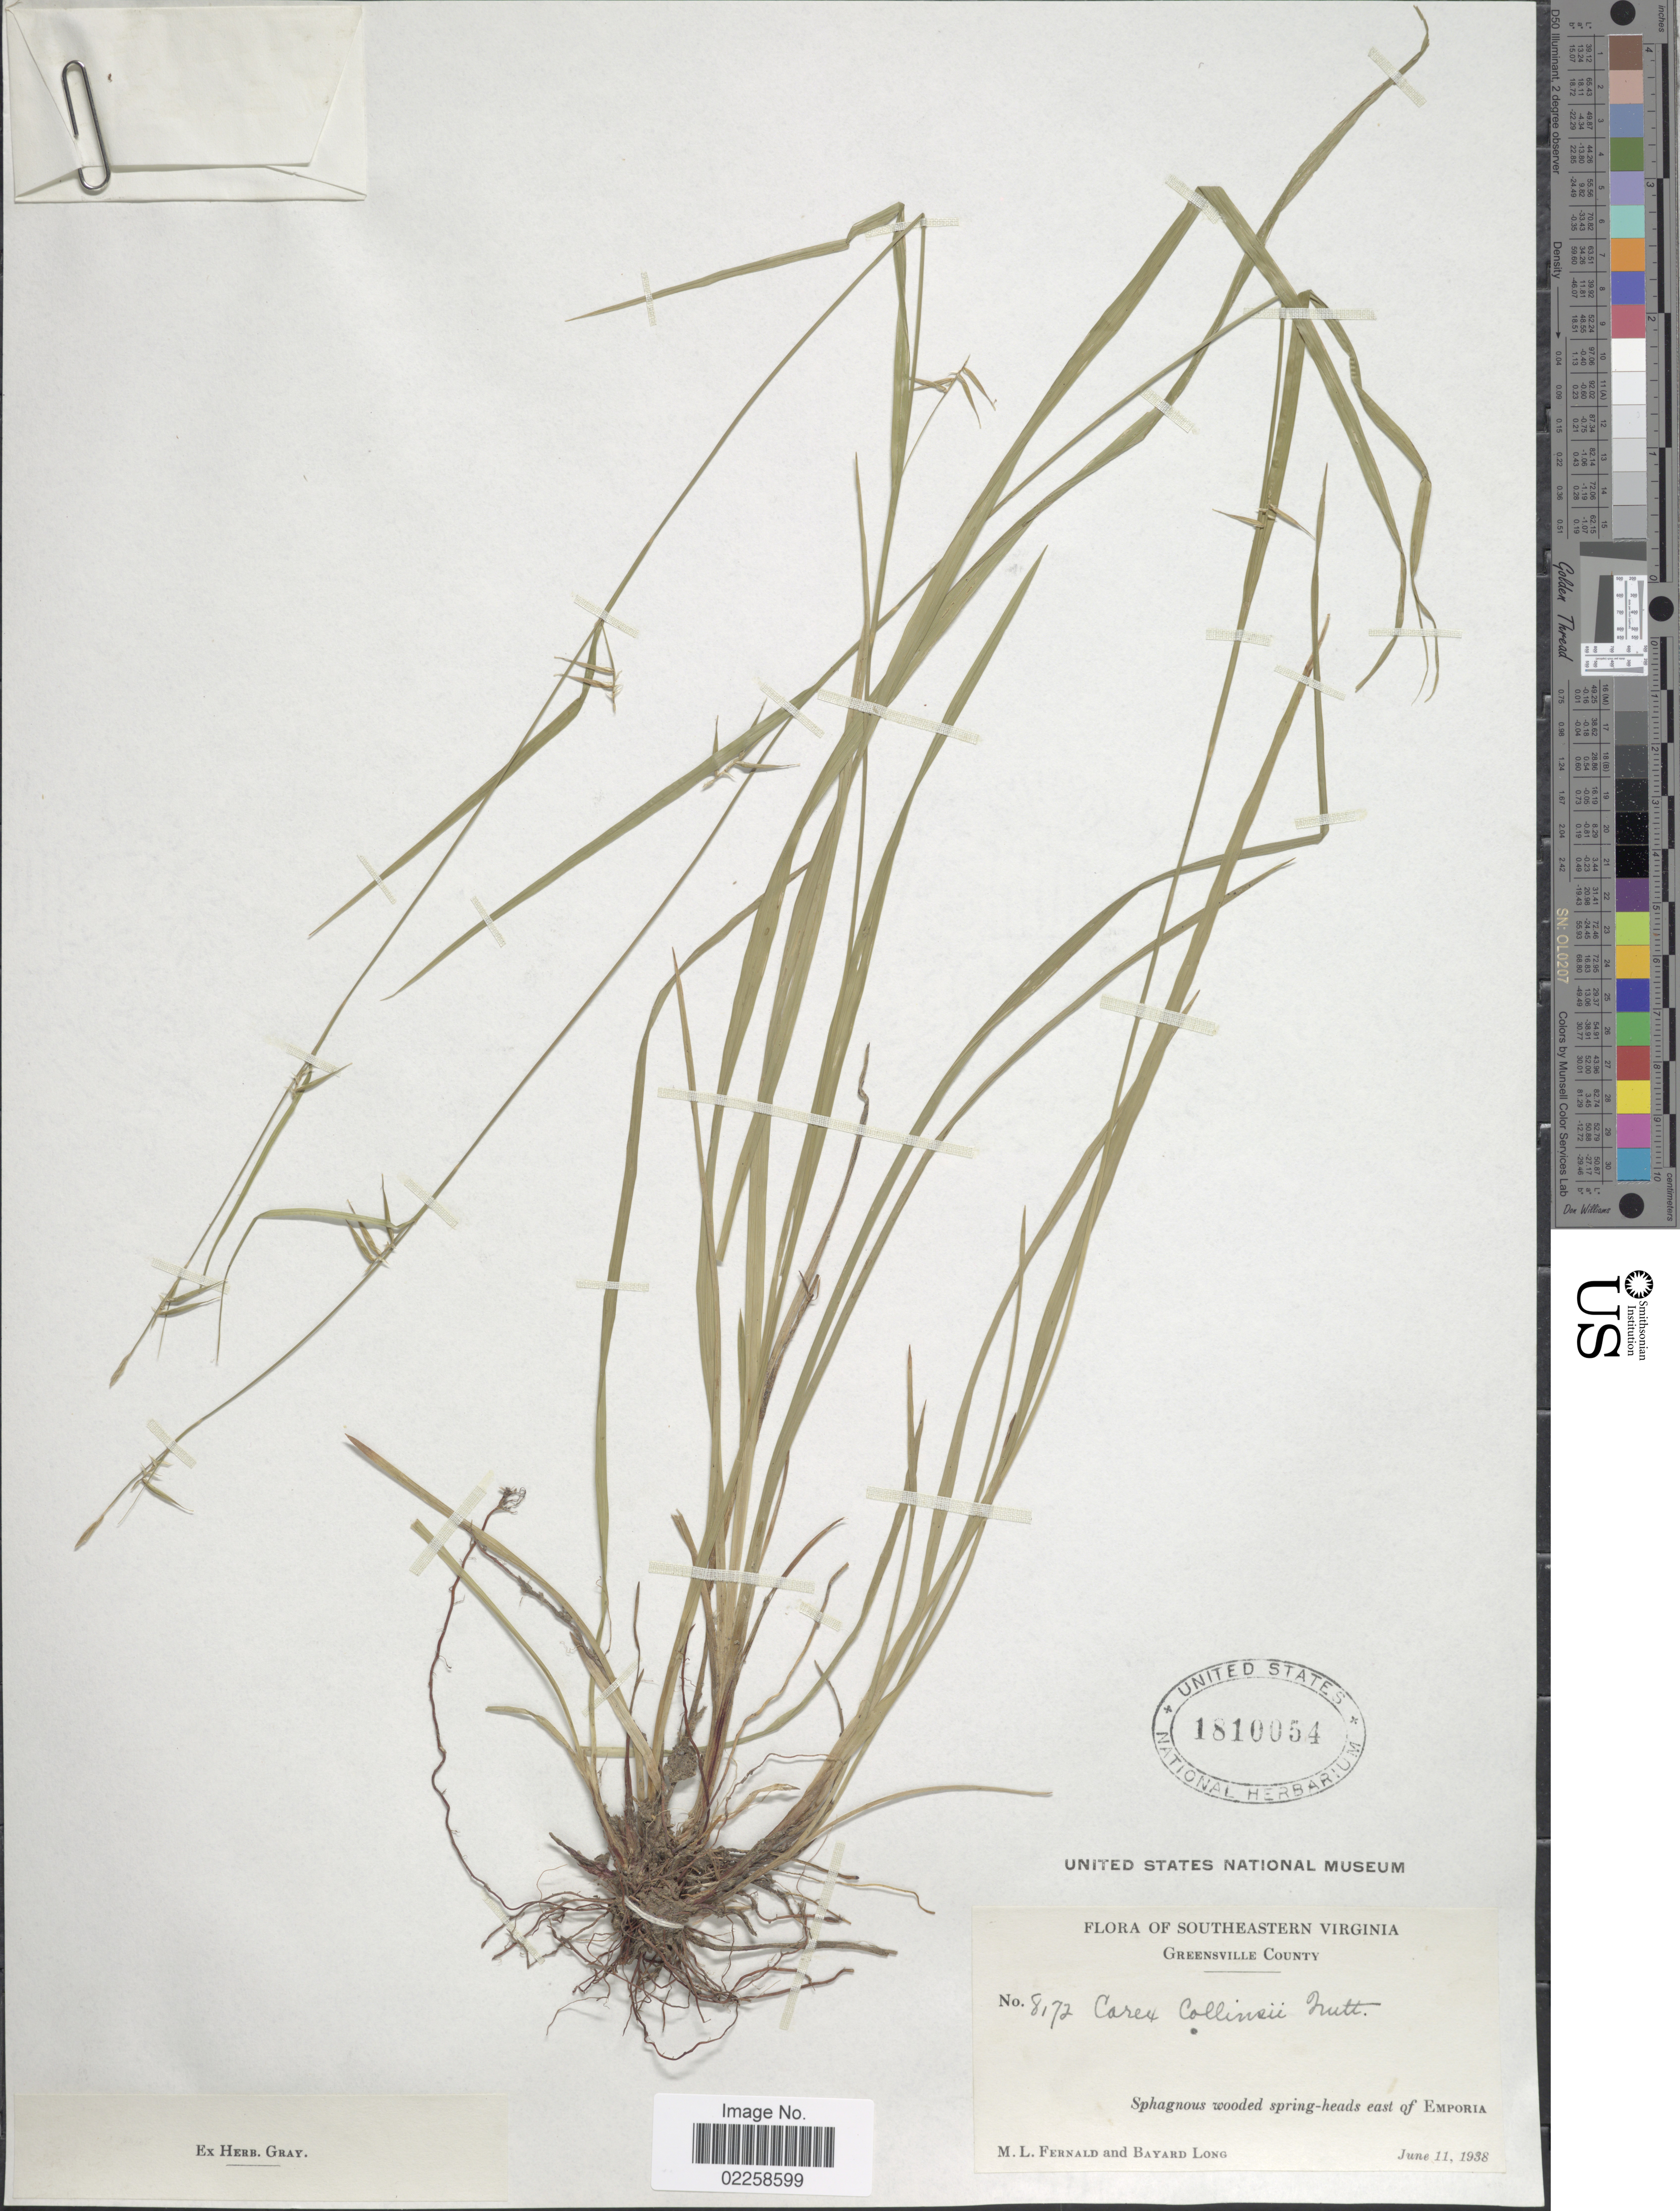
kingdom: Plantae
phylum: Tracheophyta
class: Liliopsida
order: Poales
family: Cyperaceae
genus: Carex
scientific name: Carex collinsii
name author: Nutt.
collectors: M. L. Fernald & B. Long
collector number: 8172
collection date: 1938-06-11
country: United States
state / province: Virginia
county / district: Greensville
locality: Southeastern Virginia. Greensville County. Sphagnous wooded spring-heads east of Emporia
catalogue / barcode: US 1810054